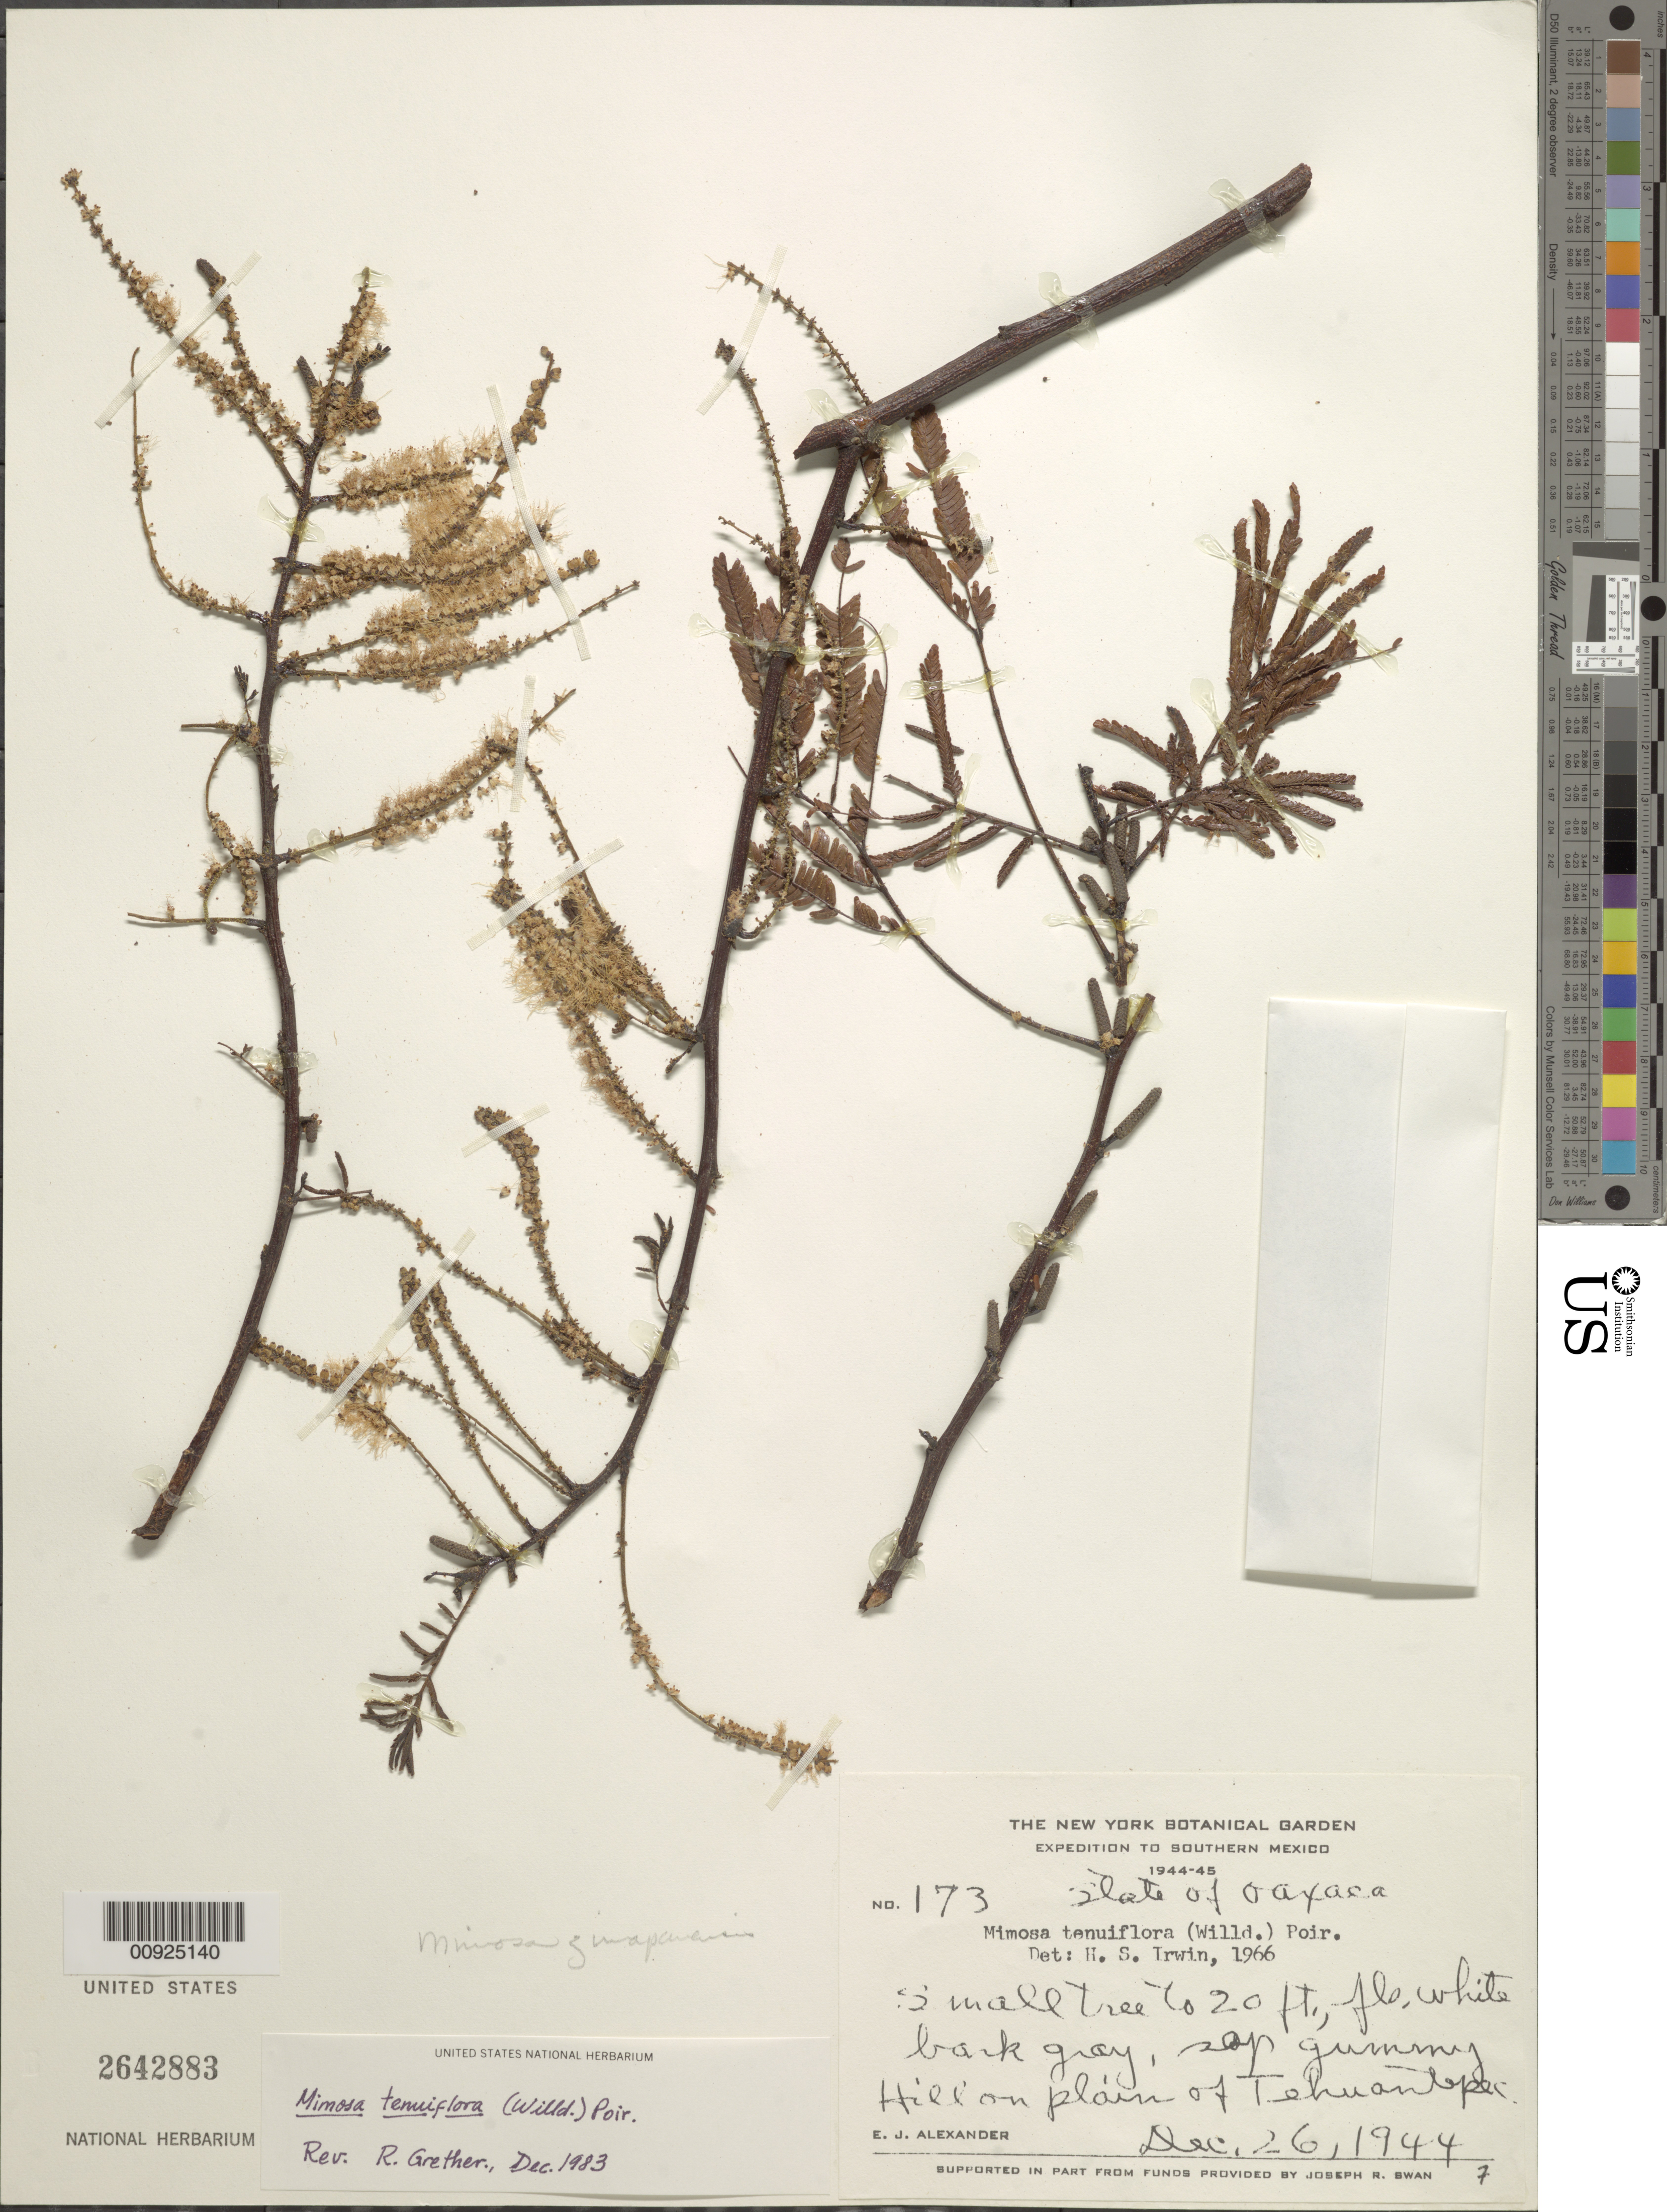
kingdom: Plantae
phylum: Tracheophyta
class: Magnoliopsida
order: Fabales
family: Fabaceae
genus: Mimosa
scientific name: Mimosa tenuiflora Benth., nom. illeg. hom.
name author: Benth.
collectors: E. J. Alexander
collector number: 173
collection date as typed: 26 Dec 1944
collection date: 1944-12-26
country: Mexico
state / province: Oaxaca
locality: Tehuantepec.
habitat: Hill on plain.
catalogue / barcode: US 2642883